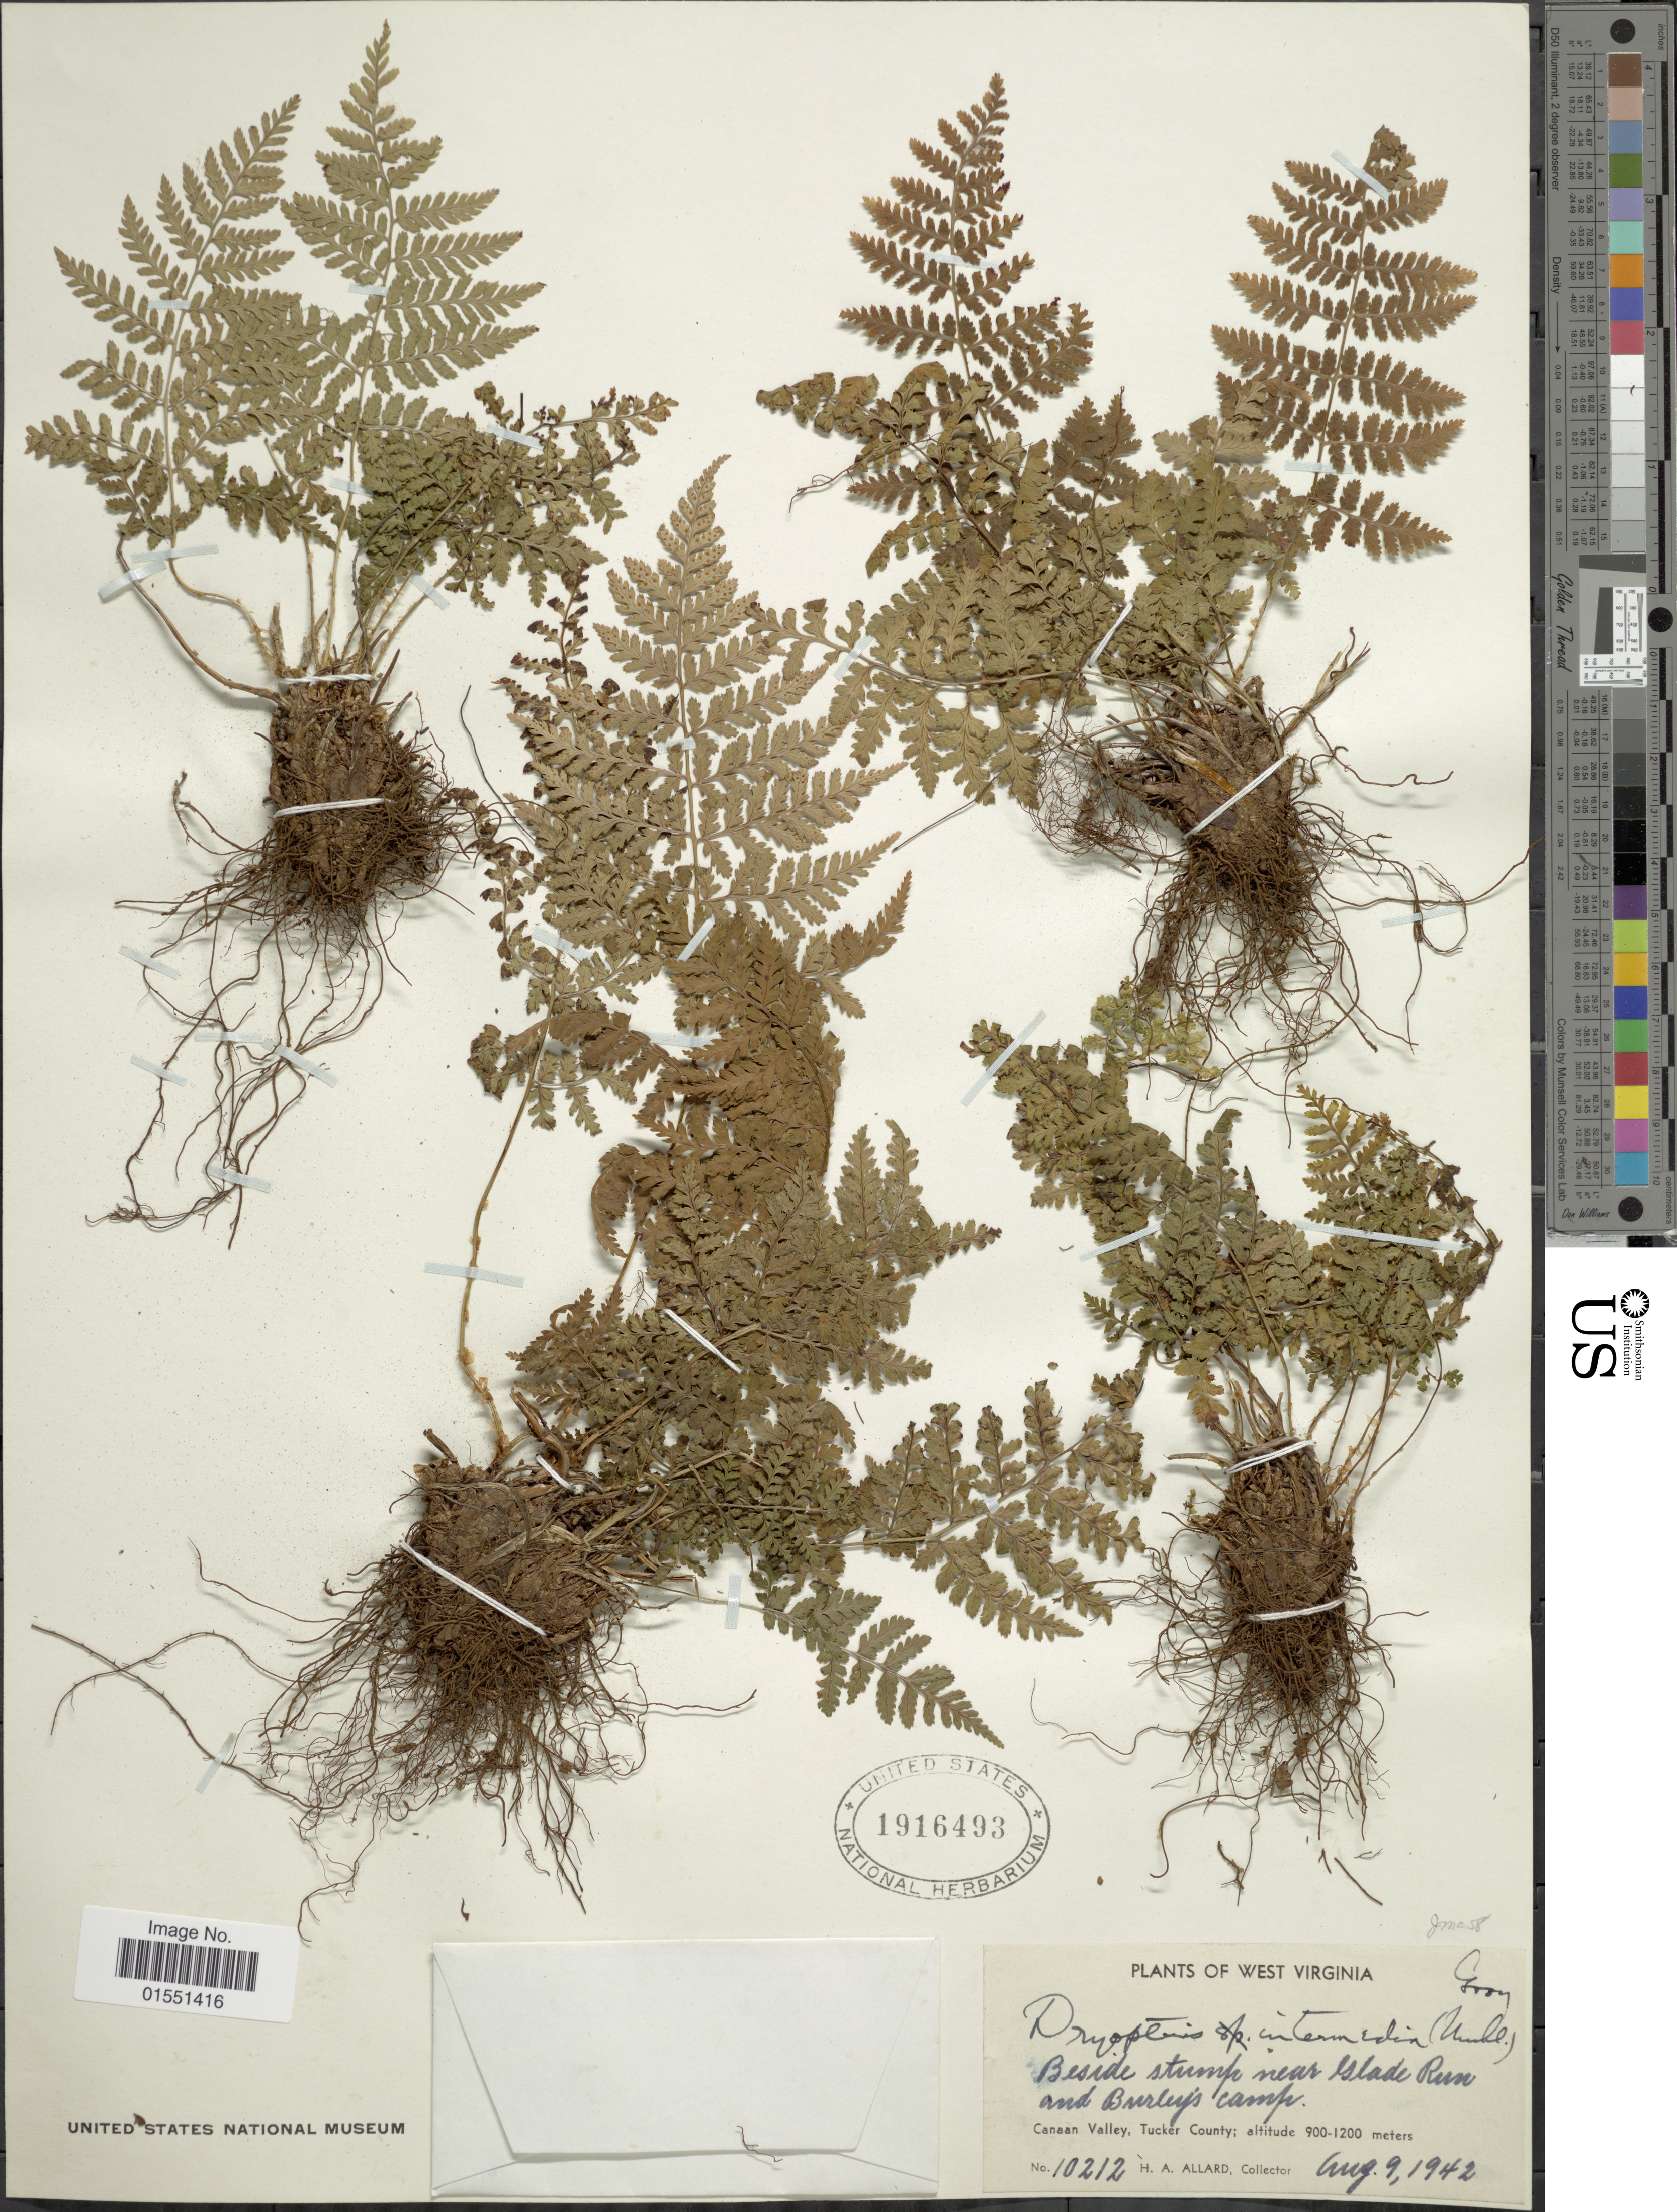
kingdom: Plantae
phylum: Tracheophyta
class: Polypodiopsida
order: Polypodiales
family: Dryopteridaceae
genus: Dryopteris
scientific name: Dryopteris intermedia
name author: (Muhl.) A. Gray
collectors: H. A. Allard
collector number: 10212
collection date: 1942-08-09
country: United States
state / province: West Virginia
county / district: Tucker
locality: Beside stump near Glade Run and Burley's Camp. Canaan Valley, Tucker County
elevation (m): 900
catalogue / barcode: US 1916493